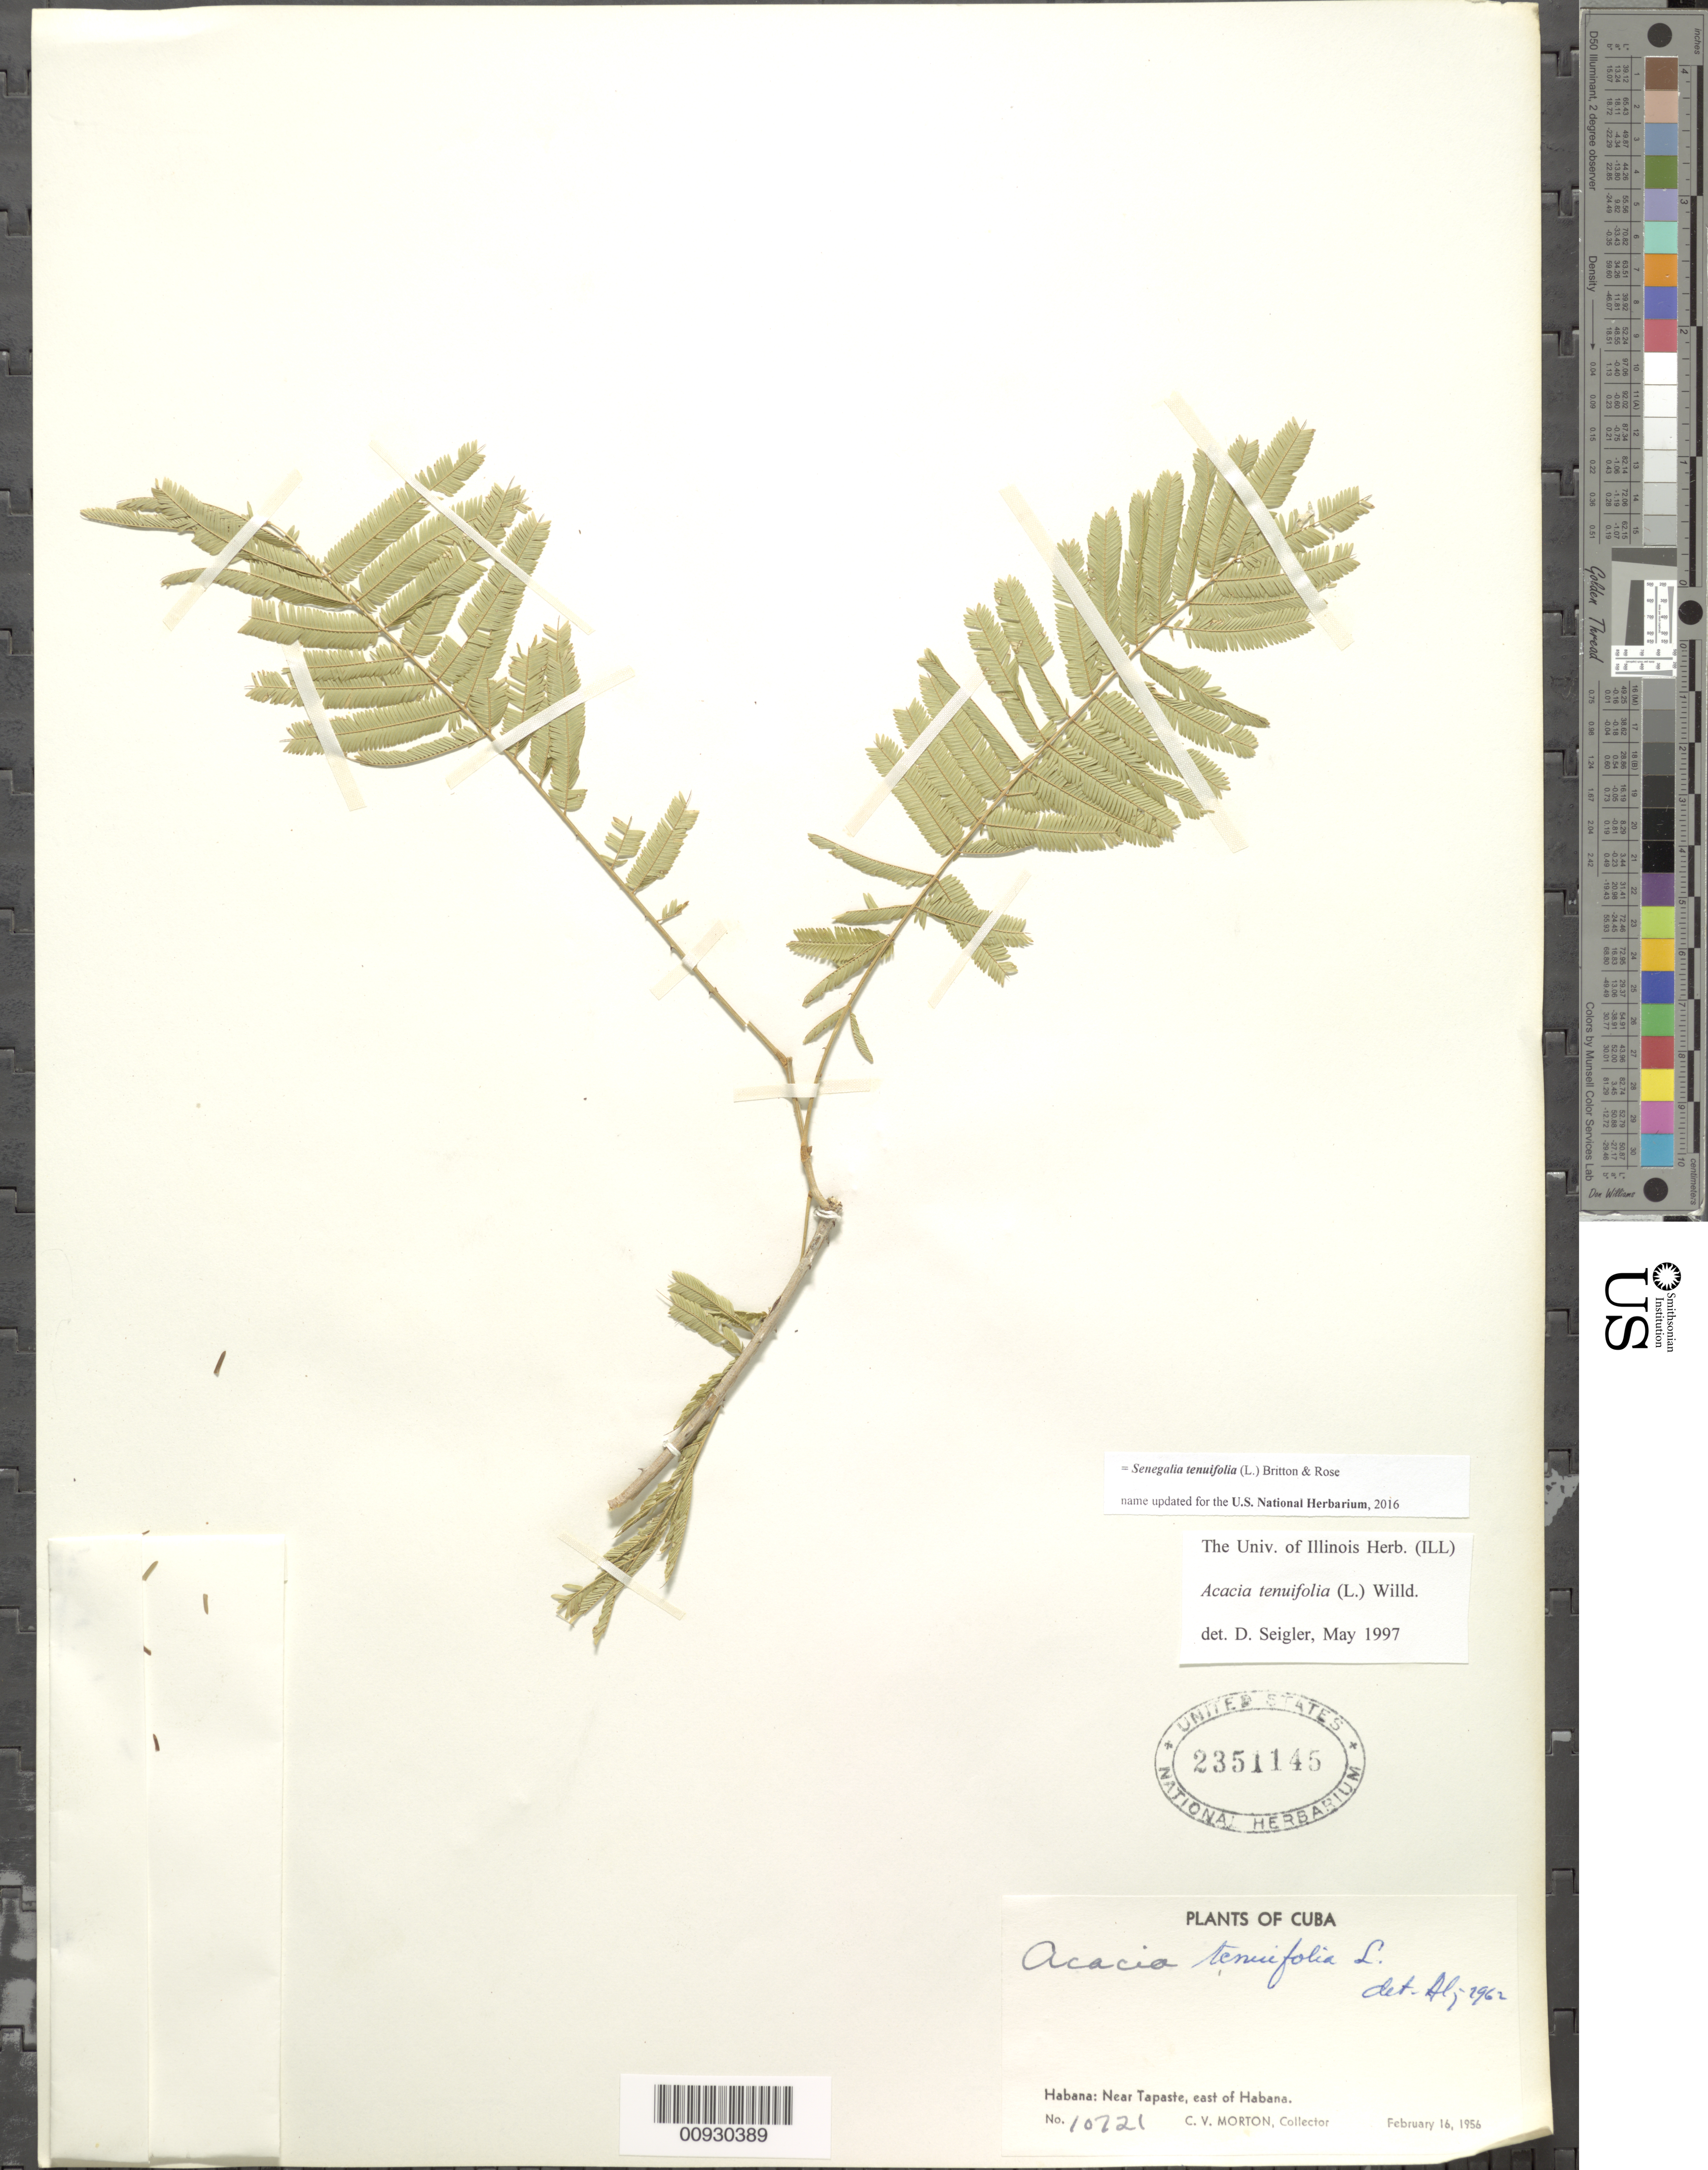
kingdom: Plantae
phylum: Tracheophyta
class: Magnoliopsida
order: Fabales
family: Fabaceae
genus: Senegalia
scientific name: Senegalia tenuifolia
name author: (L.) Britton & Rose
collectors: C. V. Morton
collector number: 10721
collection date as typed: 16 Feb 1956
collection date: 1956-02-16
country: Cuba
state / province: La Habana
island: Cuba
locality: Habana near Tapaste east of Habana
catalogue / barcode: US 2351145